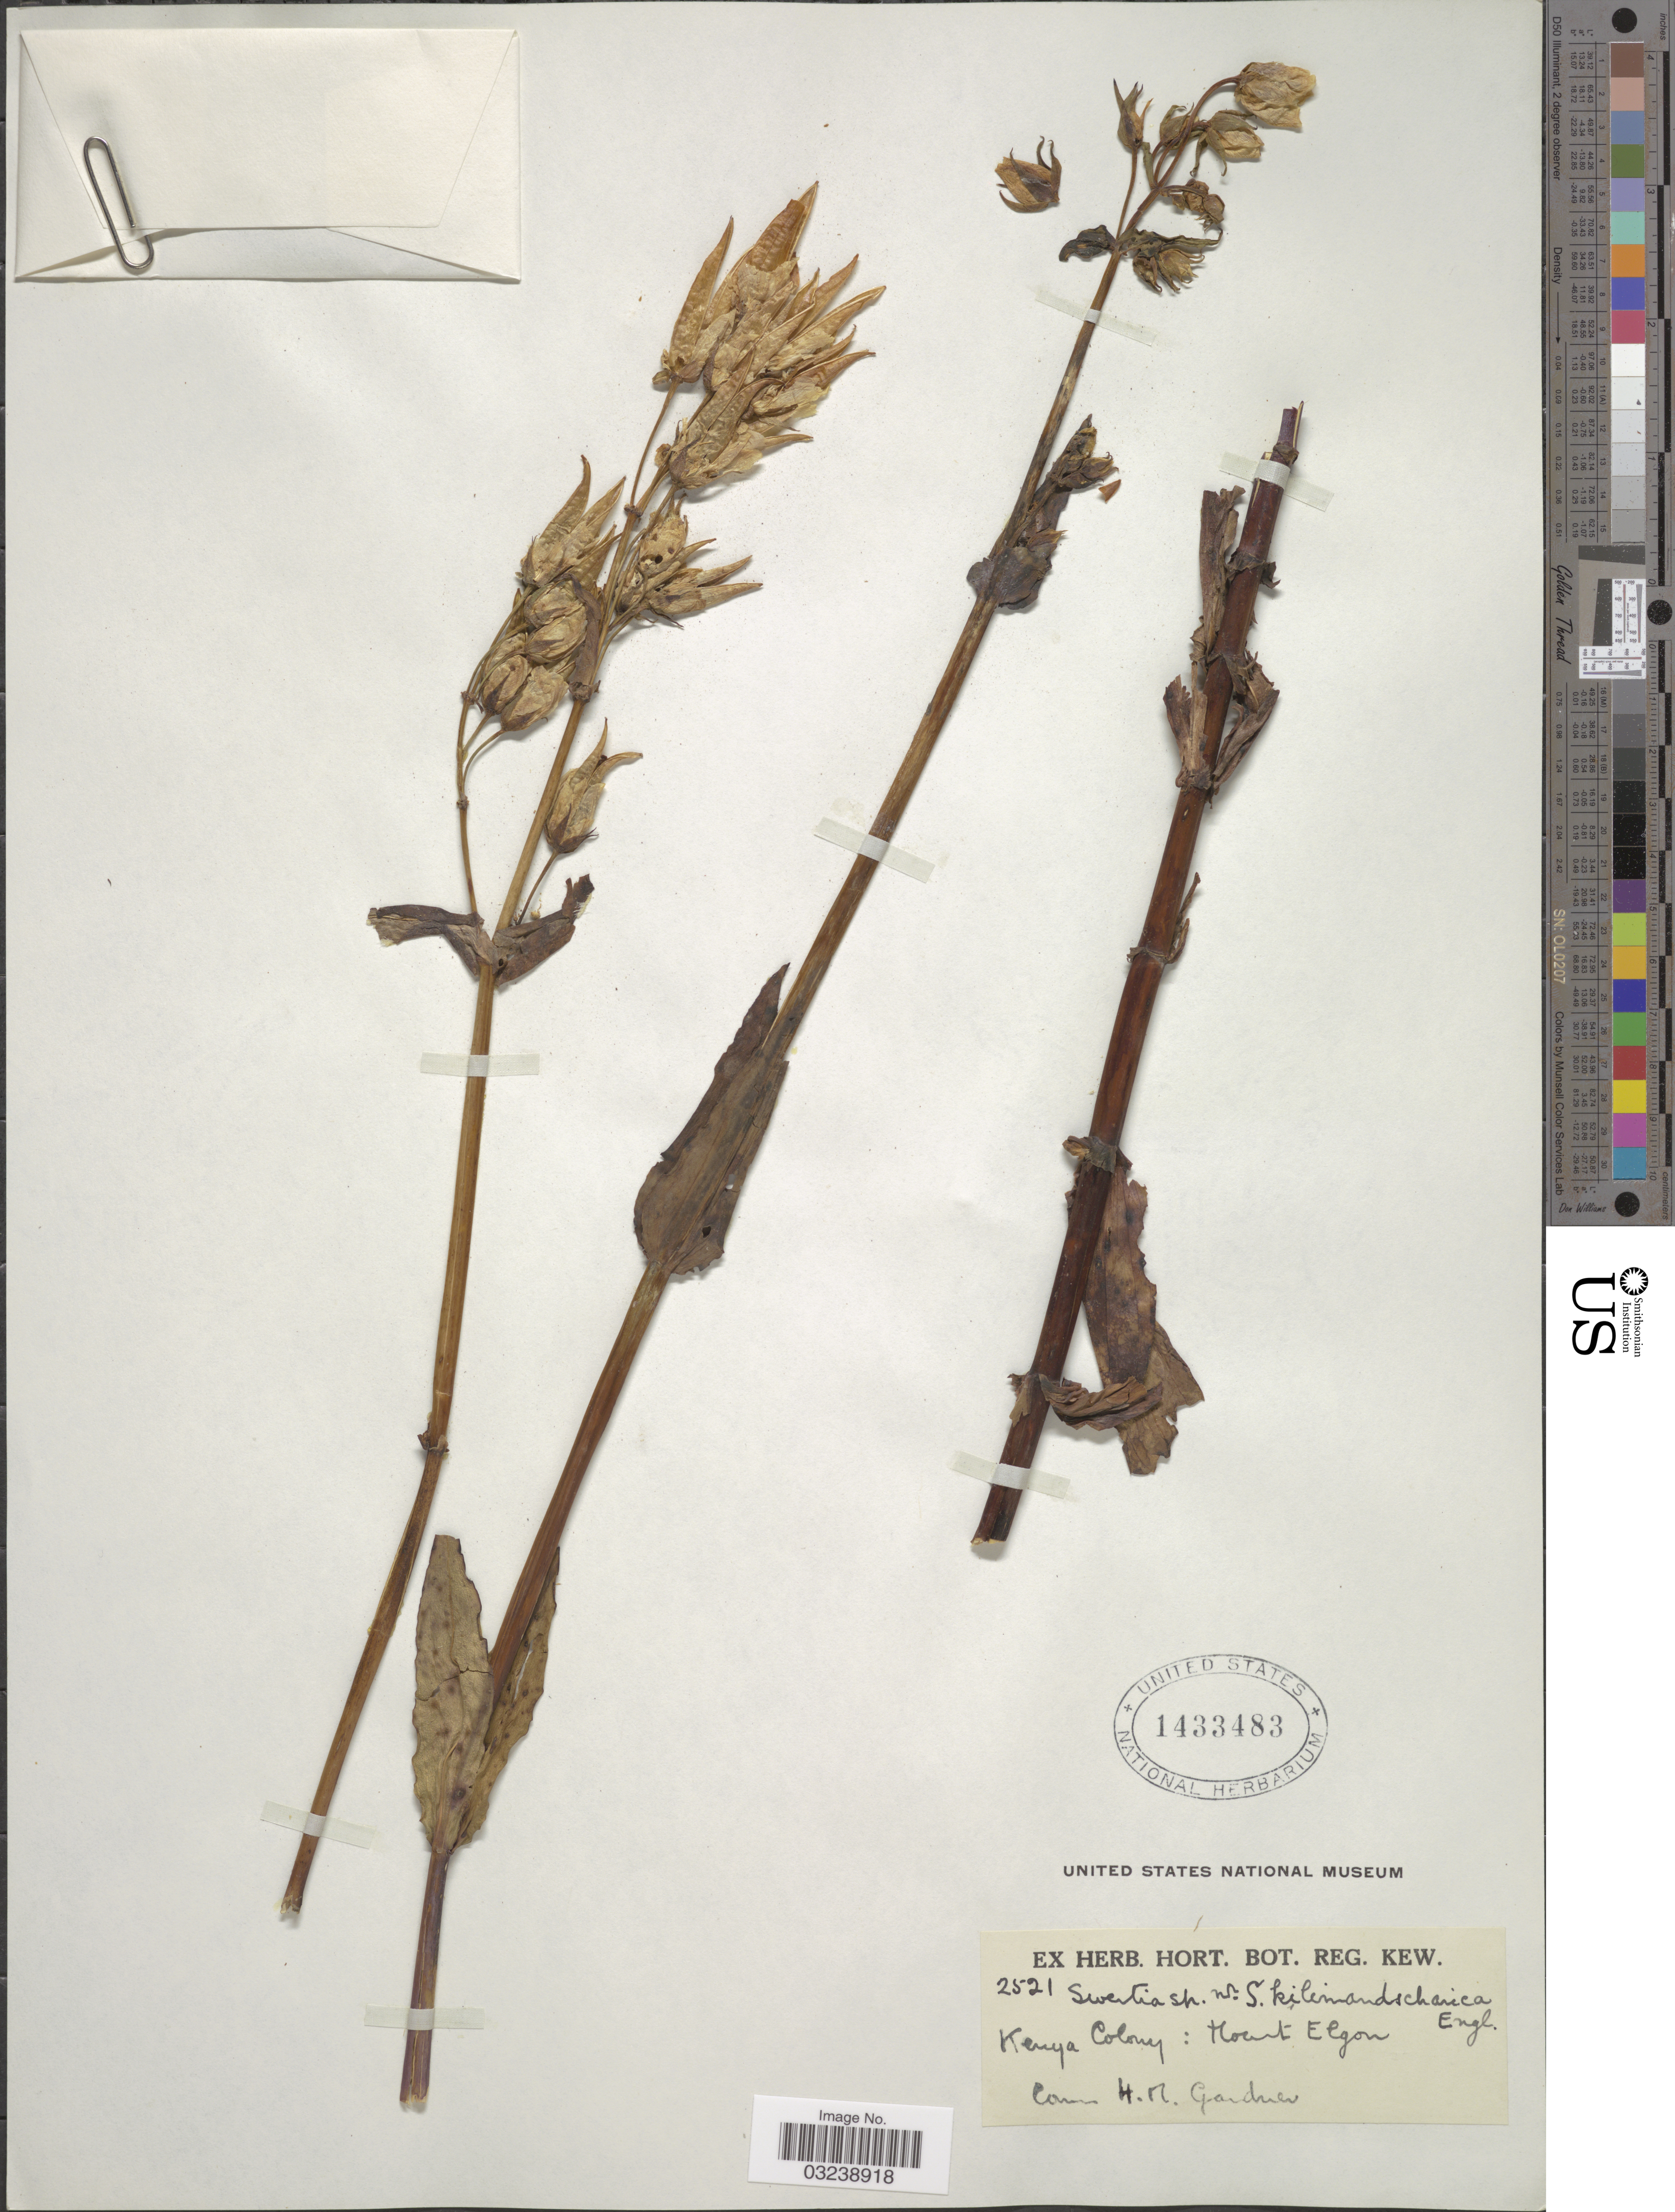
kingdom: Plantae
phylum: Tracheophyta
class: Magnoliopsida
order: Gentianales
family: Gentianaceae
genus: Swertia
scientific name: Swertia kilimandscharica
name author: Engl.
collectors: ex herb. Hort. Reg. Kew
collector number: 2521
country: Kenya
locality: Kenya Colony: Mount Elgon.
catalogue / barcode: US 1433483